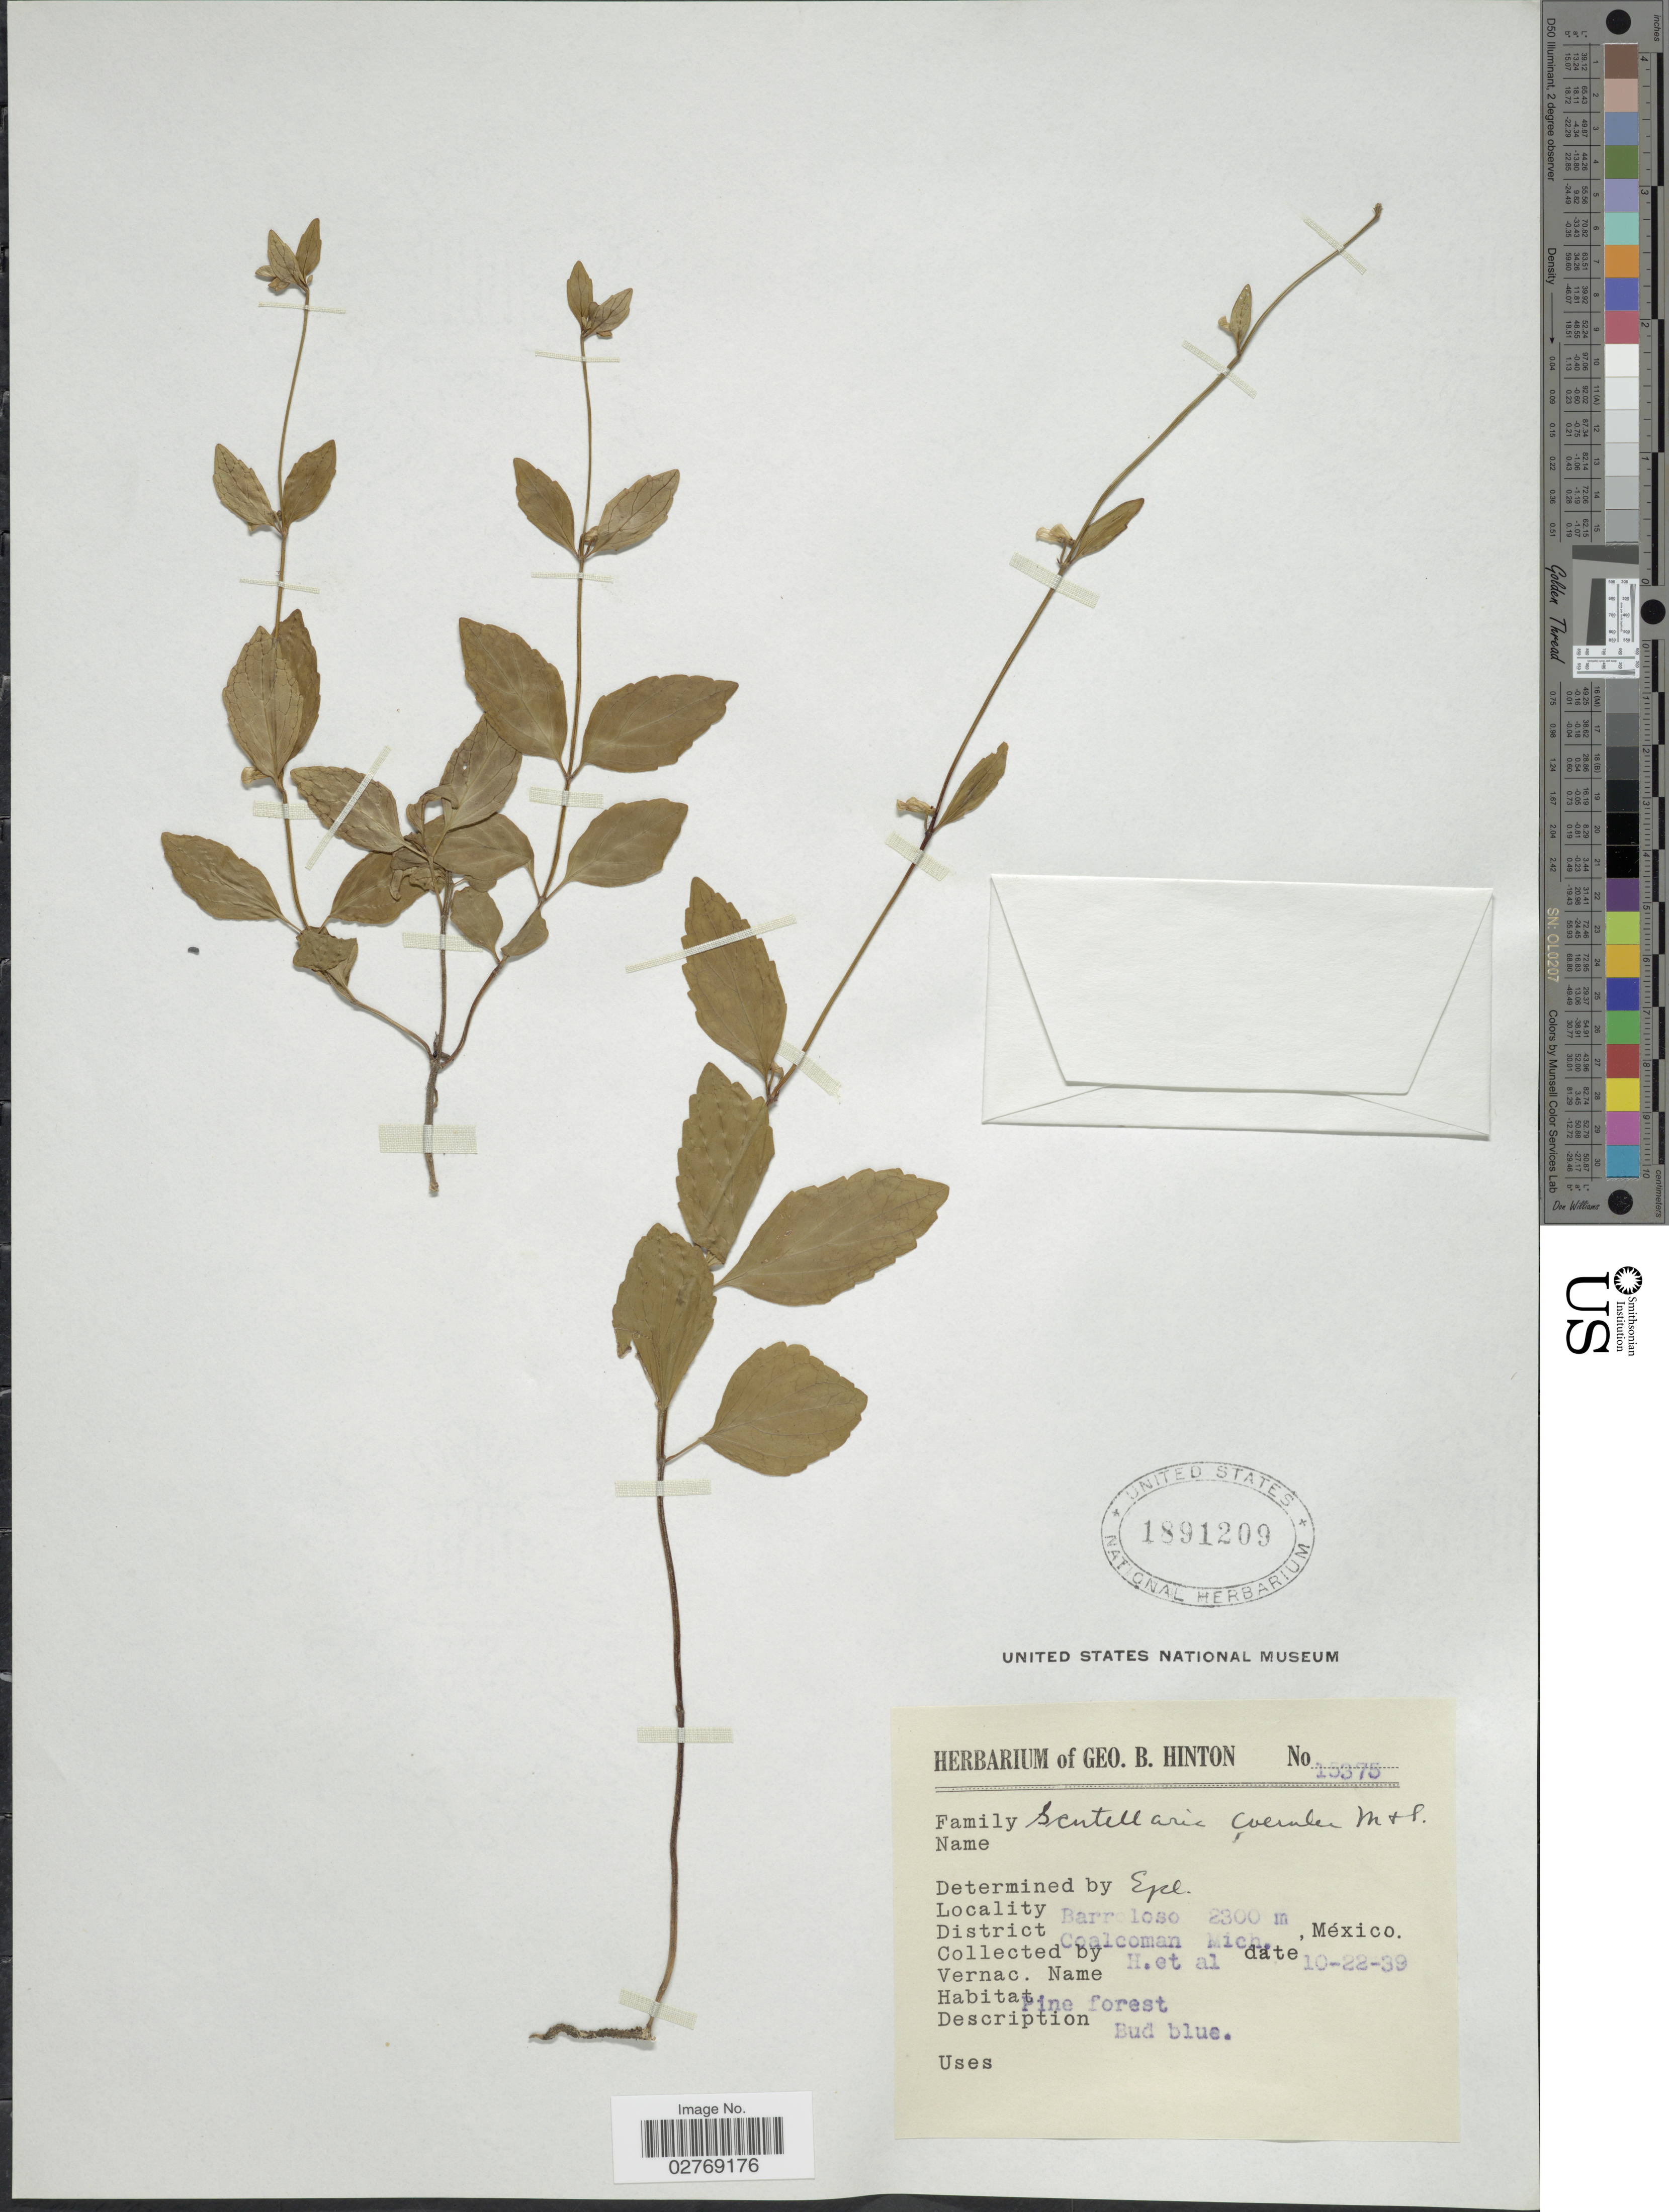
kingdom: Plantae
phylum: Tracheophyta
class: Magnoliopsida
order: Lamiales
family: Lamiaceae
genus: Scutellaria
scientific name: Scutellaria dumetorum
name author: Schltdl.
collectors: G. B. Hinton & et al.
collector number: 15375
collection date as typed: Transcribed d/m/y: 22/10/39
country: Mexico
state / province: Michoacán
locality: Barroloso. District Coalcoman.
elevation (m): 2300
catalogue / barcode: US 1891209